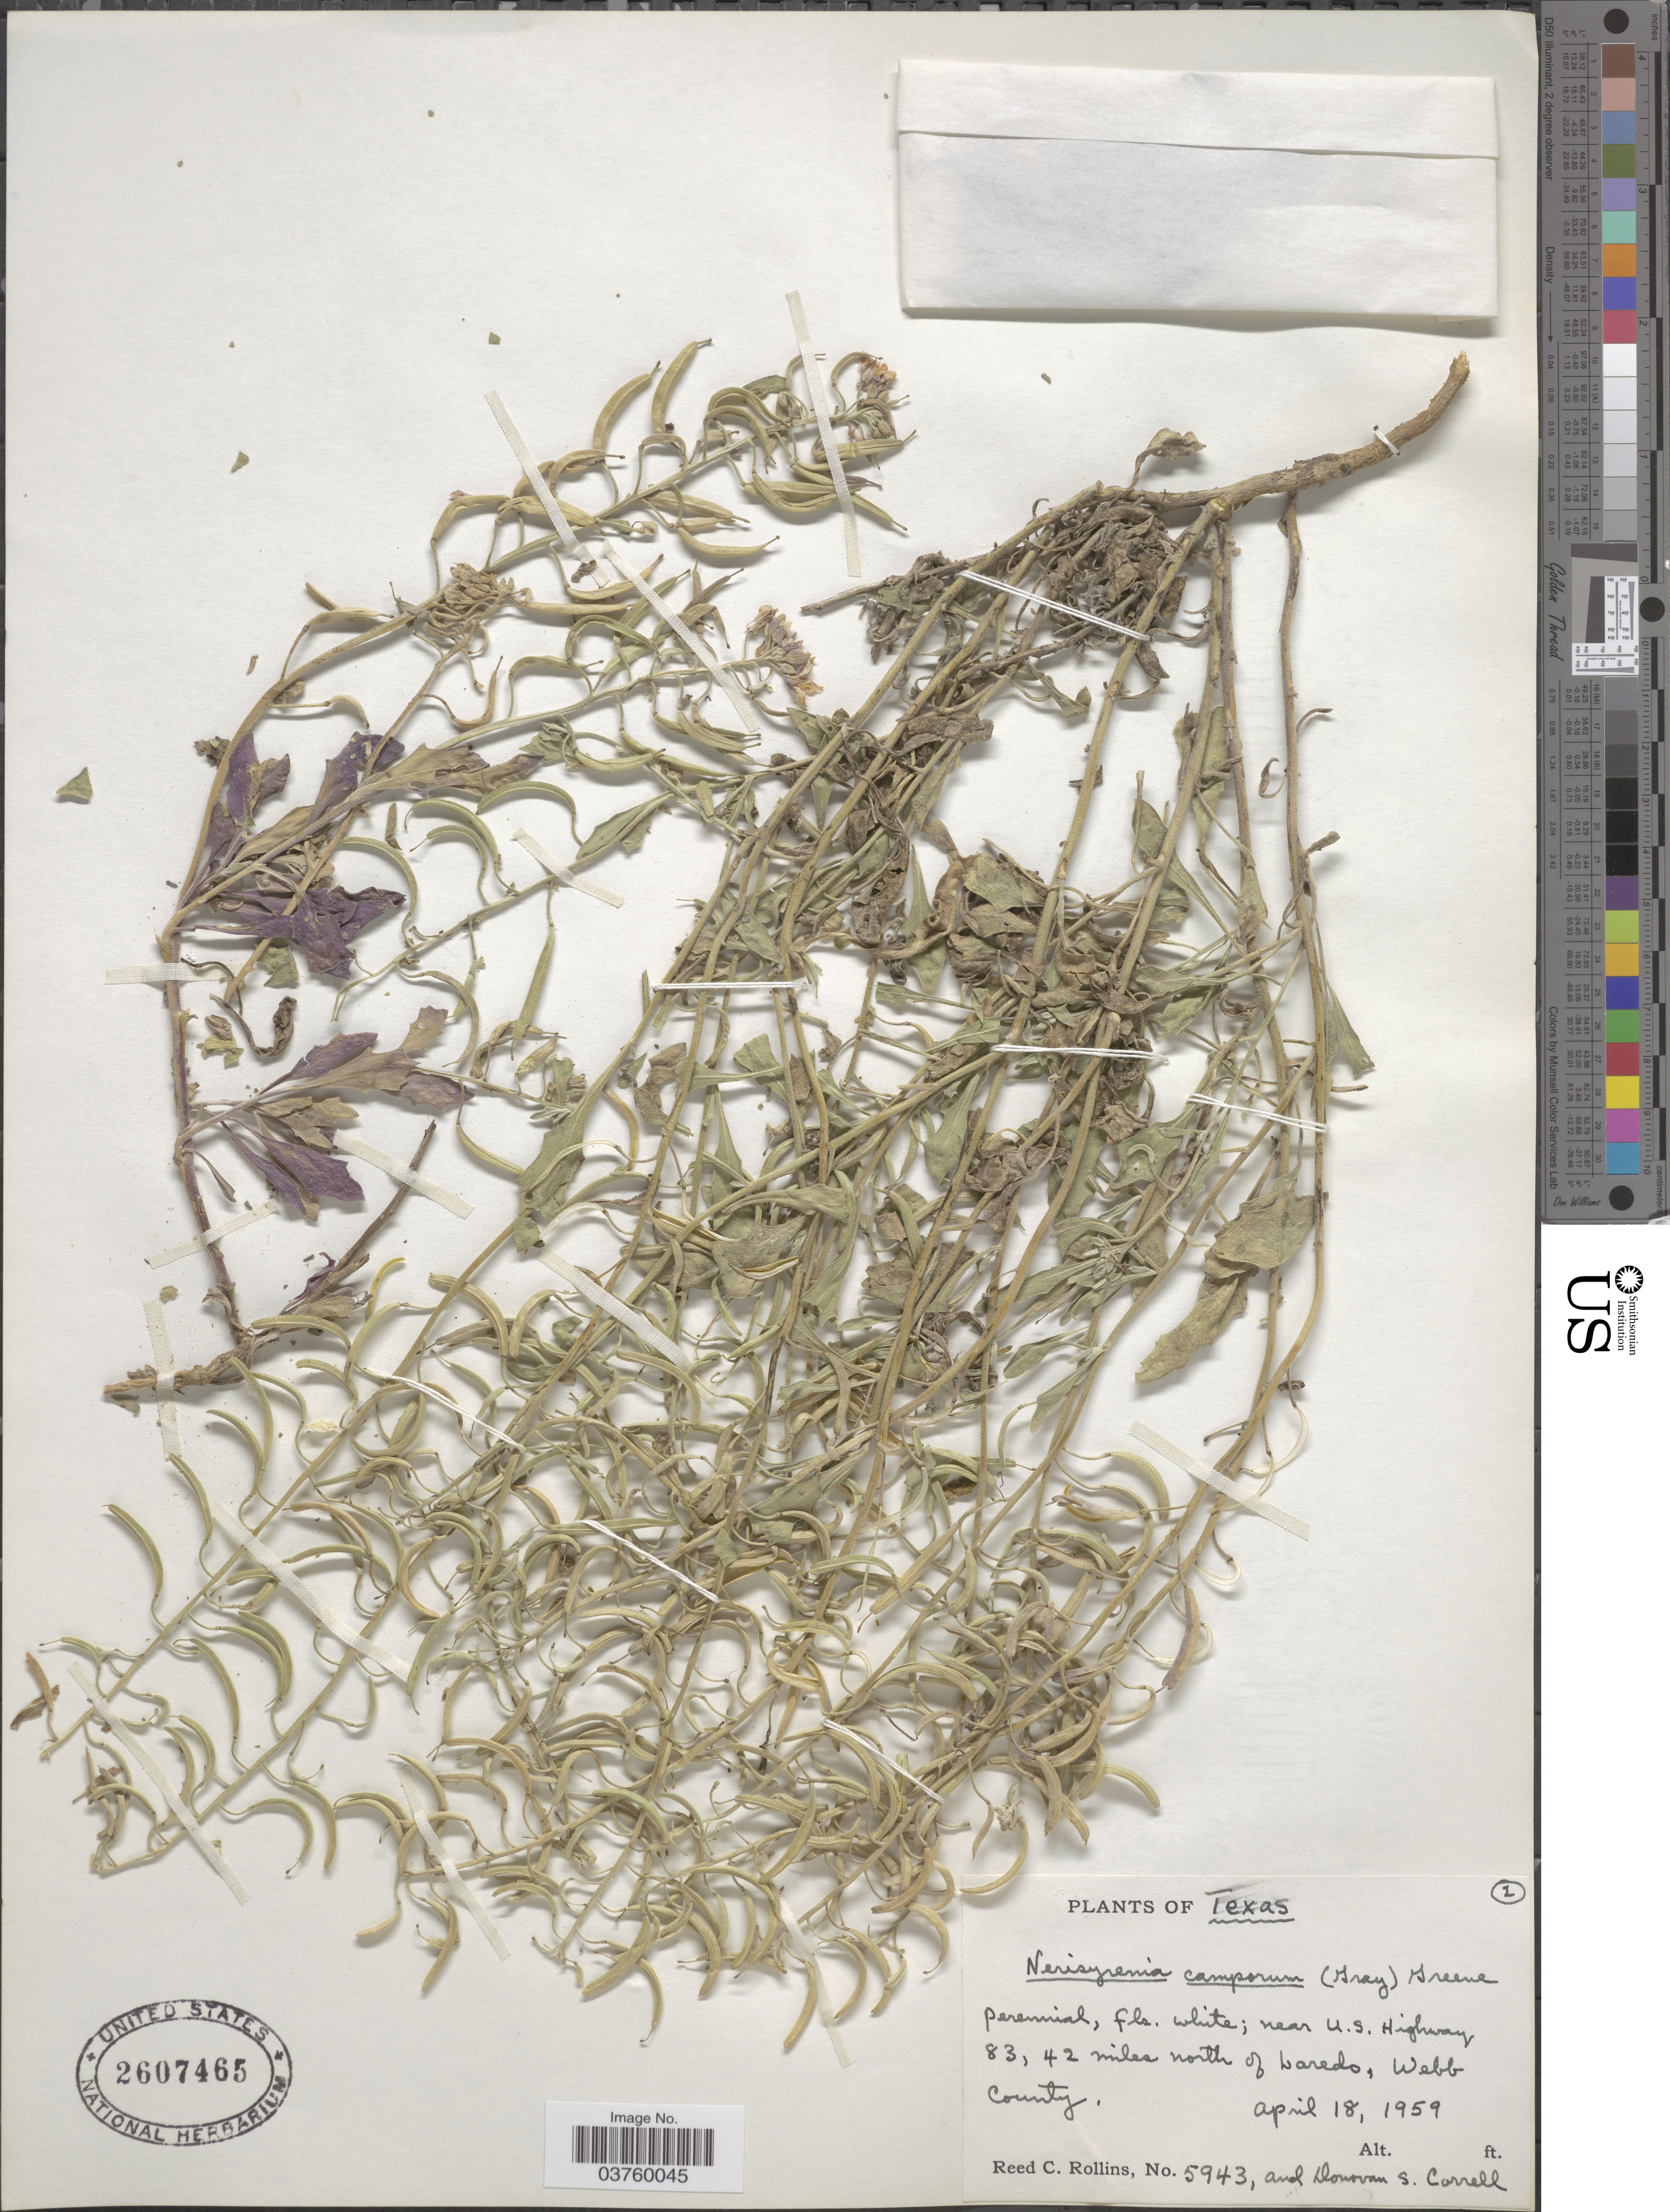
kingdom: Plantae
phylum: Tracheophyta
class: Magnoliopsida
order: Brassicales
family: Brassicaceae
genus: Nerisyrenia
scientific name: Nerisyrenia camporum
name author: (A. Gray) Greene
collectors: R. C. Rollins & D. S. Correll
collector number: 5943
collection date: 1959-04-18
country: United States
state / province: Texas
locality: Near U.S. Highway 83, 42 miles north of Laredo, Webb County.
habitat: near u.s. highway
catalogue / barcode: US 2607465